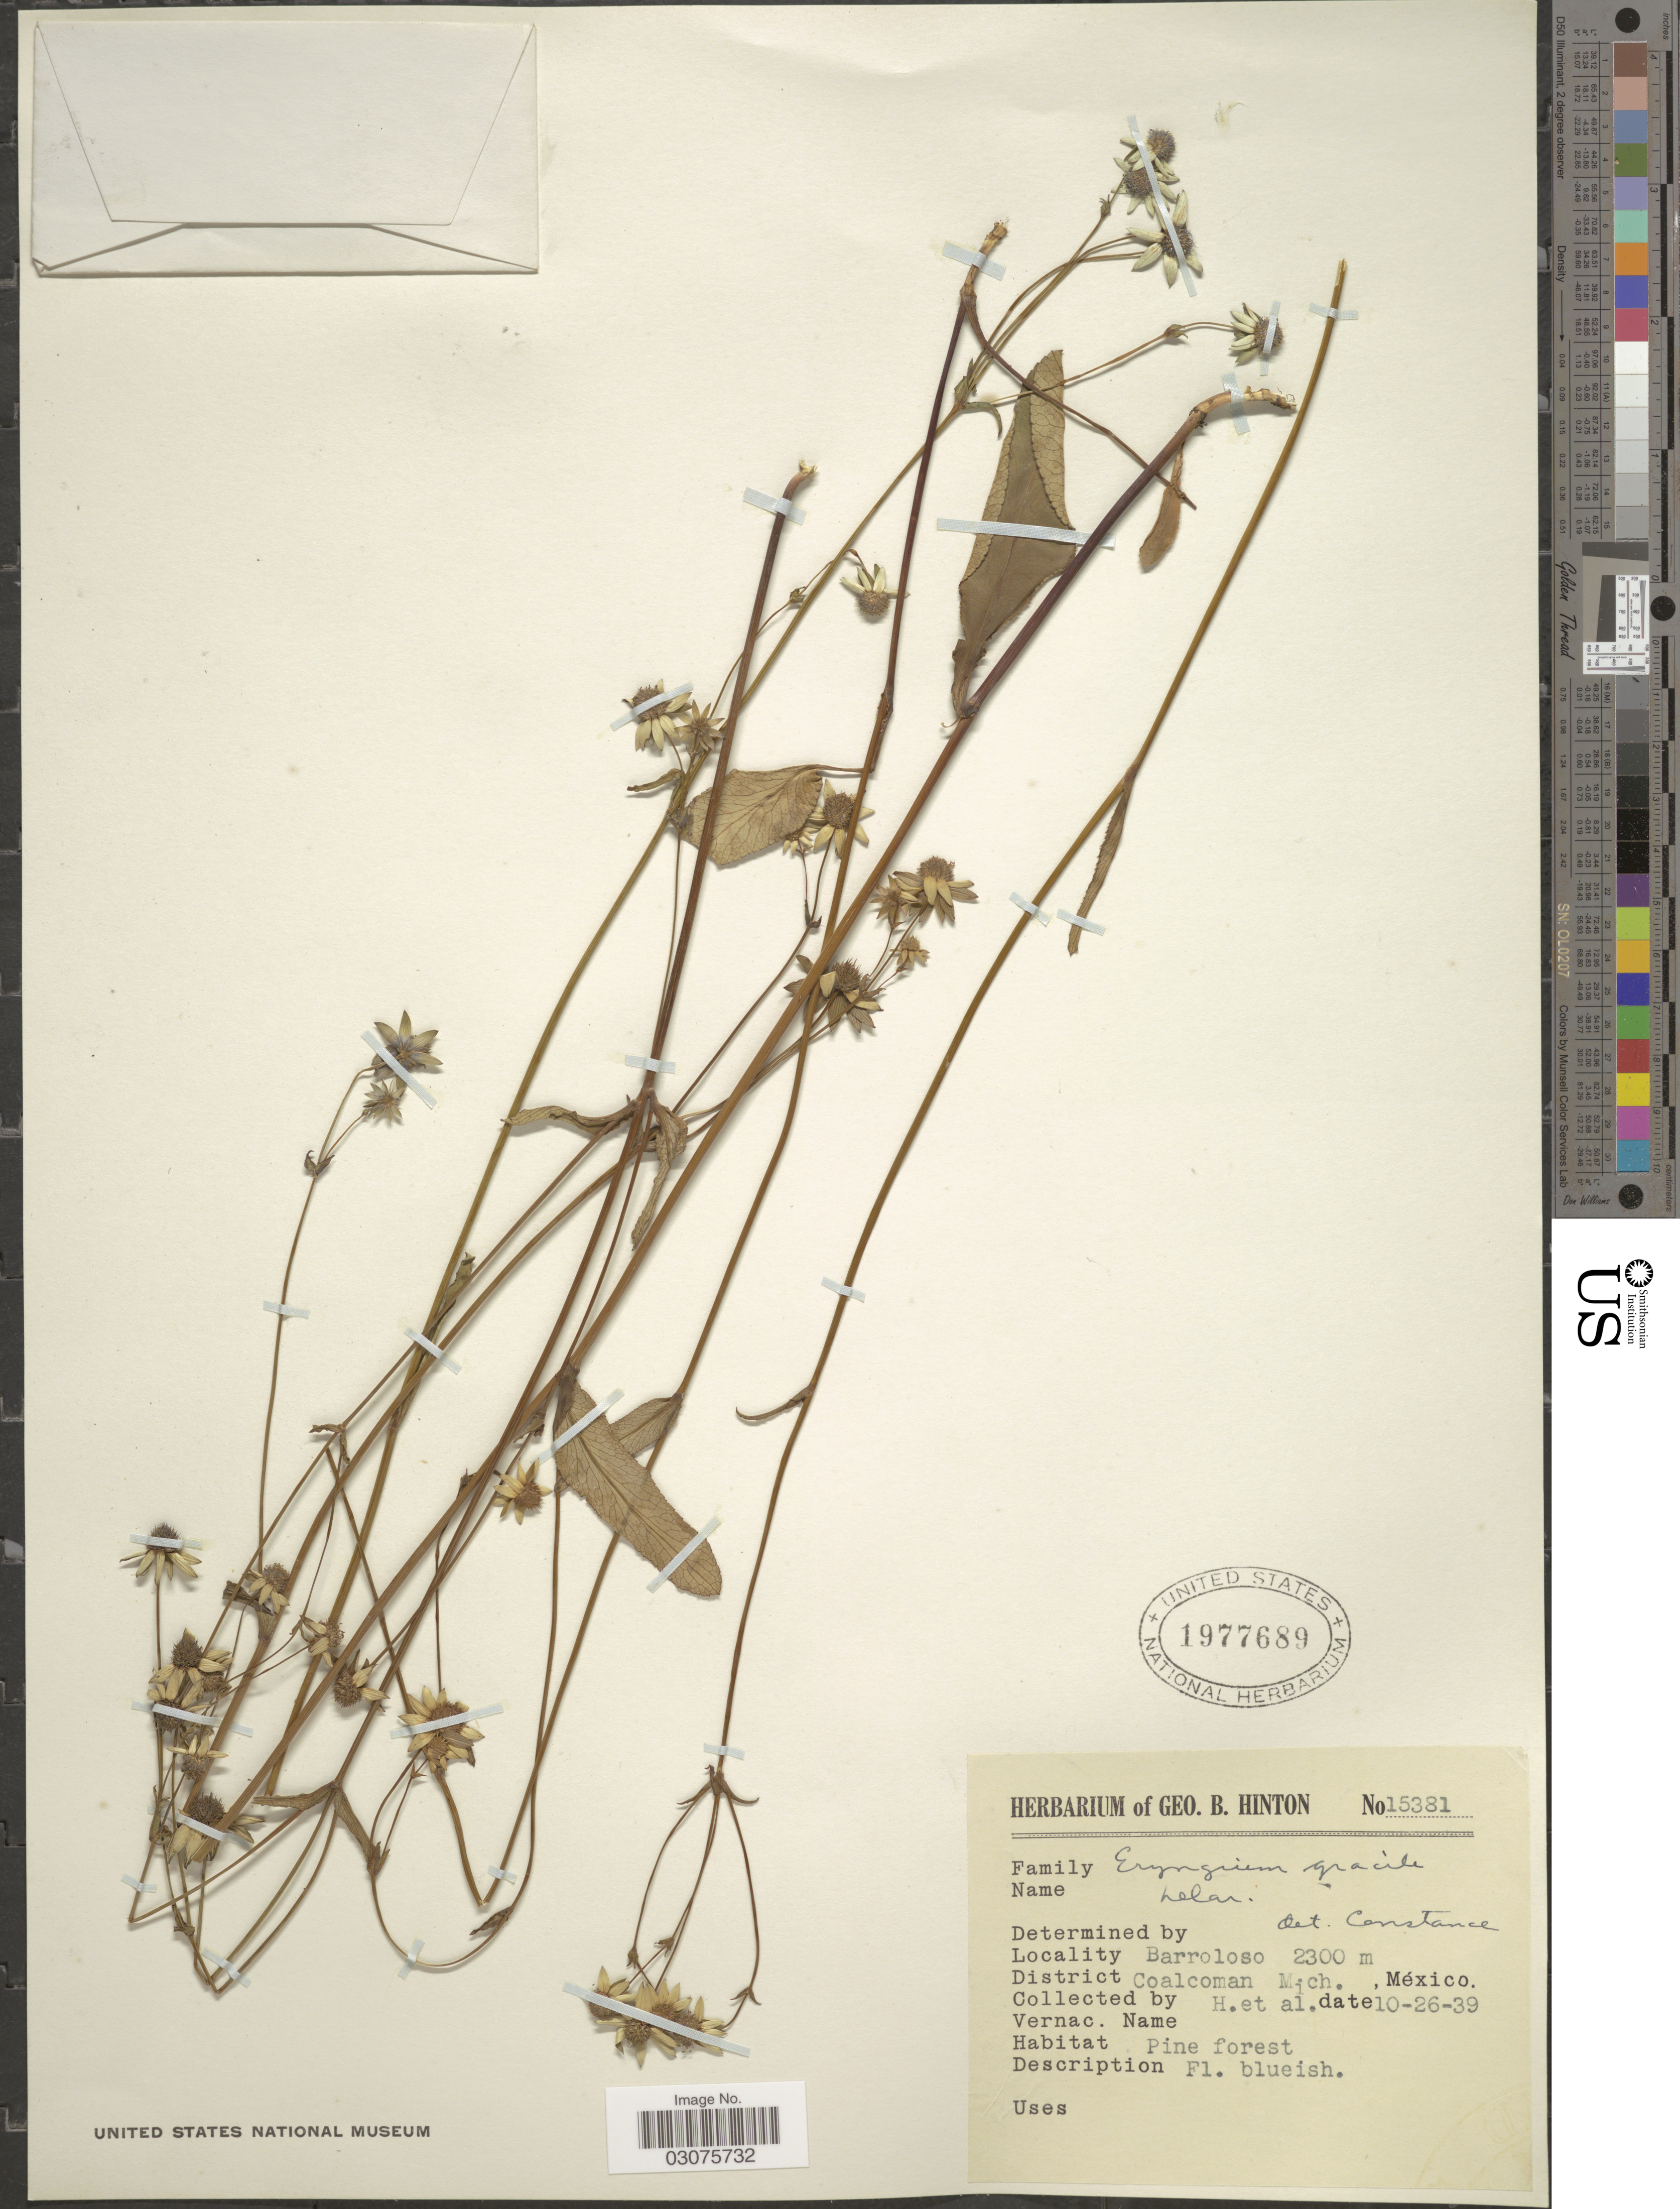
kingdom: Plantae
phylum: Tracheophyta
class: Magnoliopsida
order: Apiales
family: Apiaceae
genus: Eryngium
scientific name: Eryngium gracile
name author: F. Delaroche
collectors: G. B. Hinton & et al.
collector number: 15381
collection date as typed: Transcribed d/m/y: 26/10/39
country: Mexico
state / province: Michoacán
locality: Barroloso. District Coalcoman, Mich.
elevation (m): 2300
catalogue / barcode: US 1977689